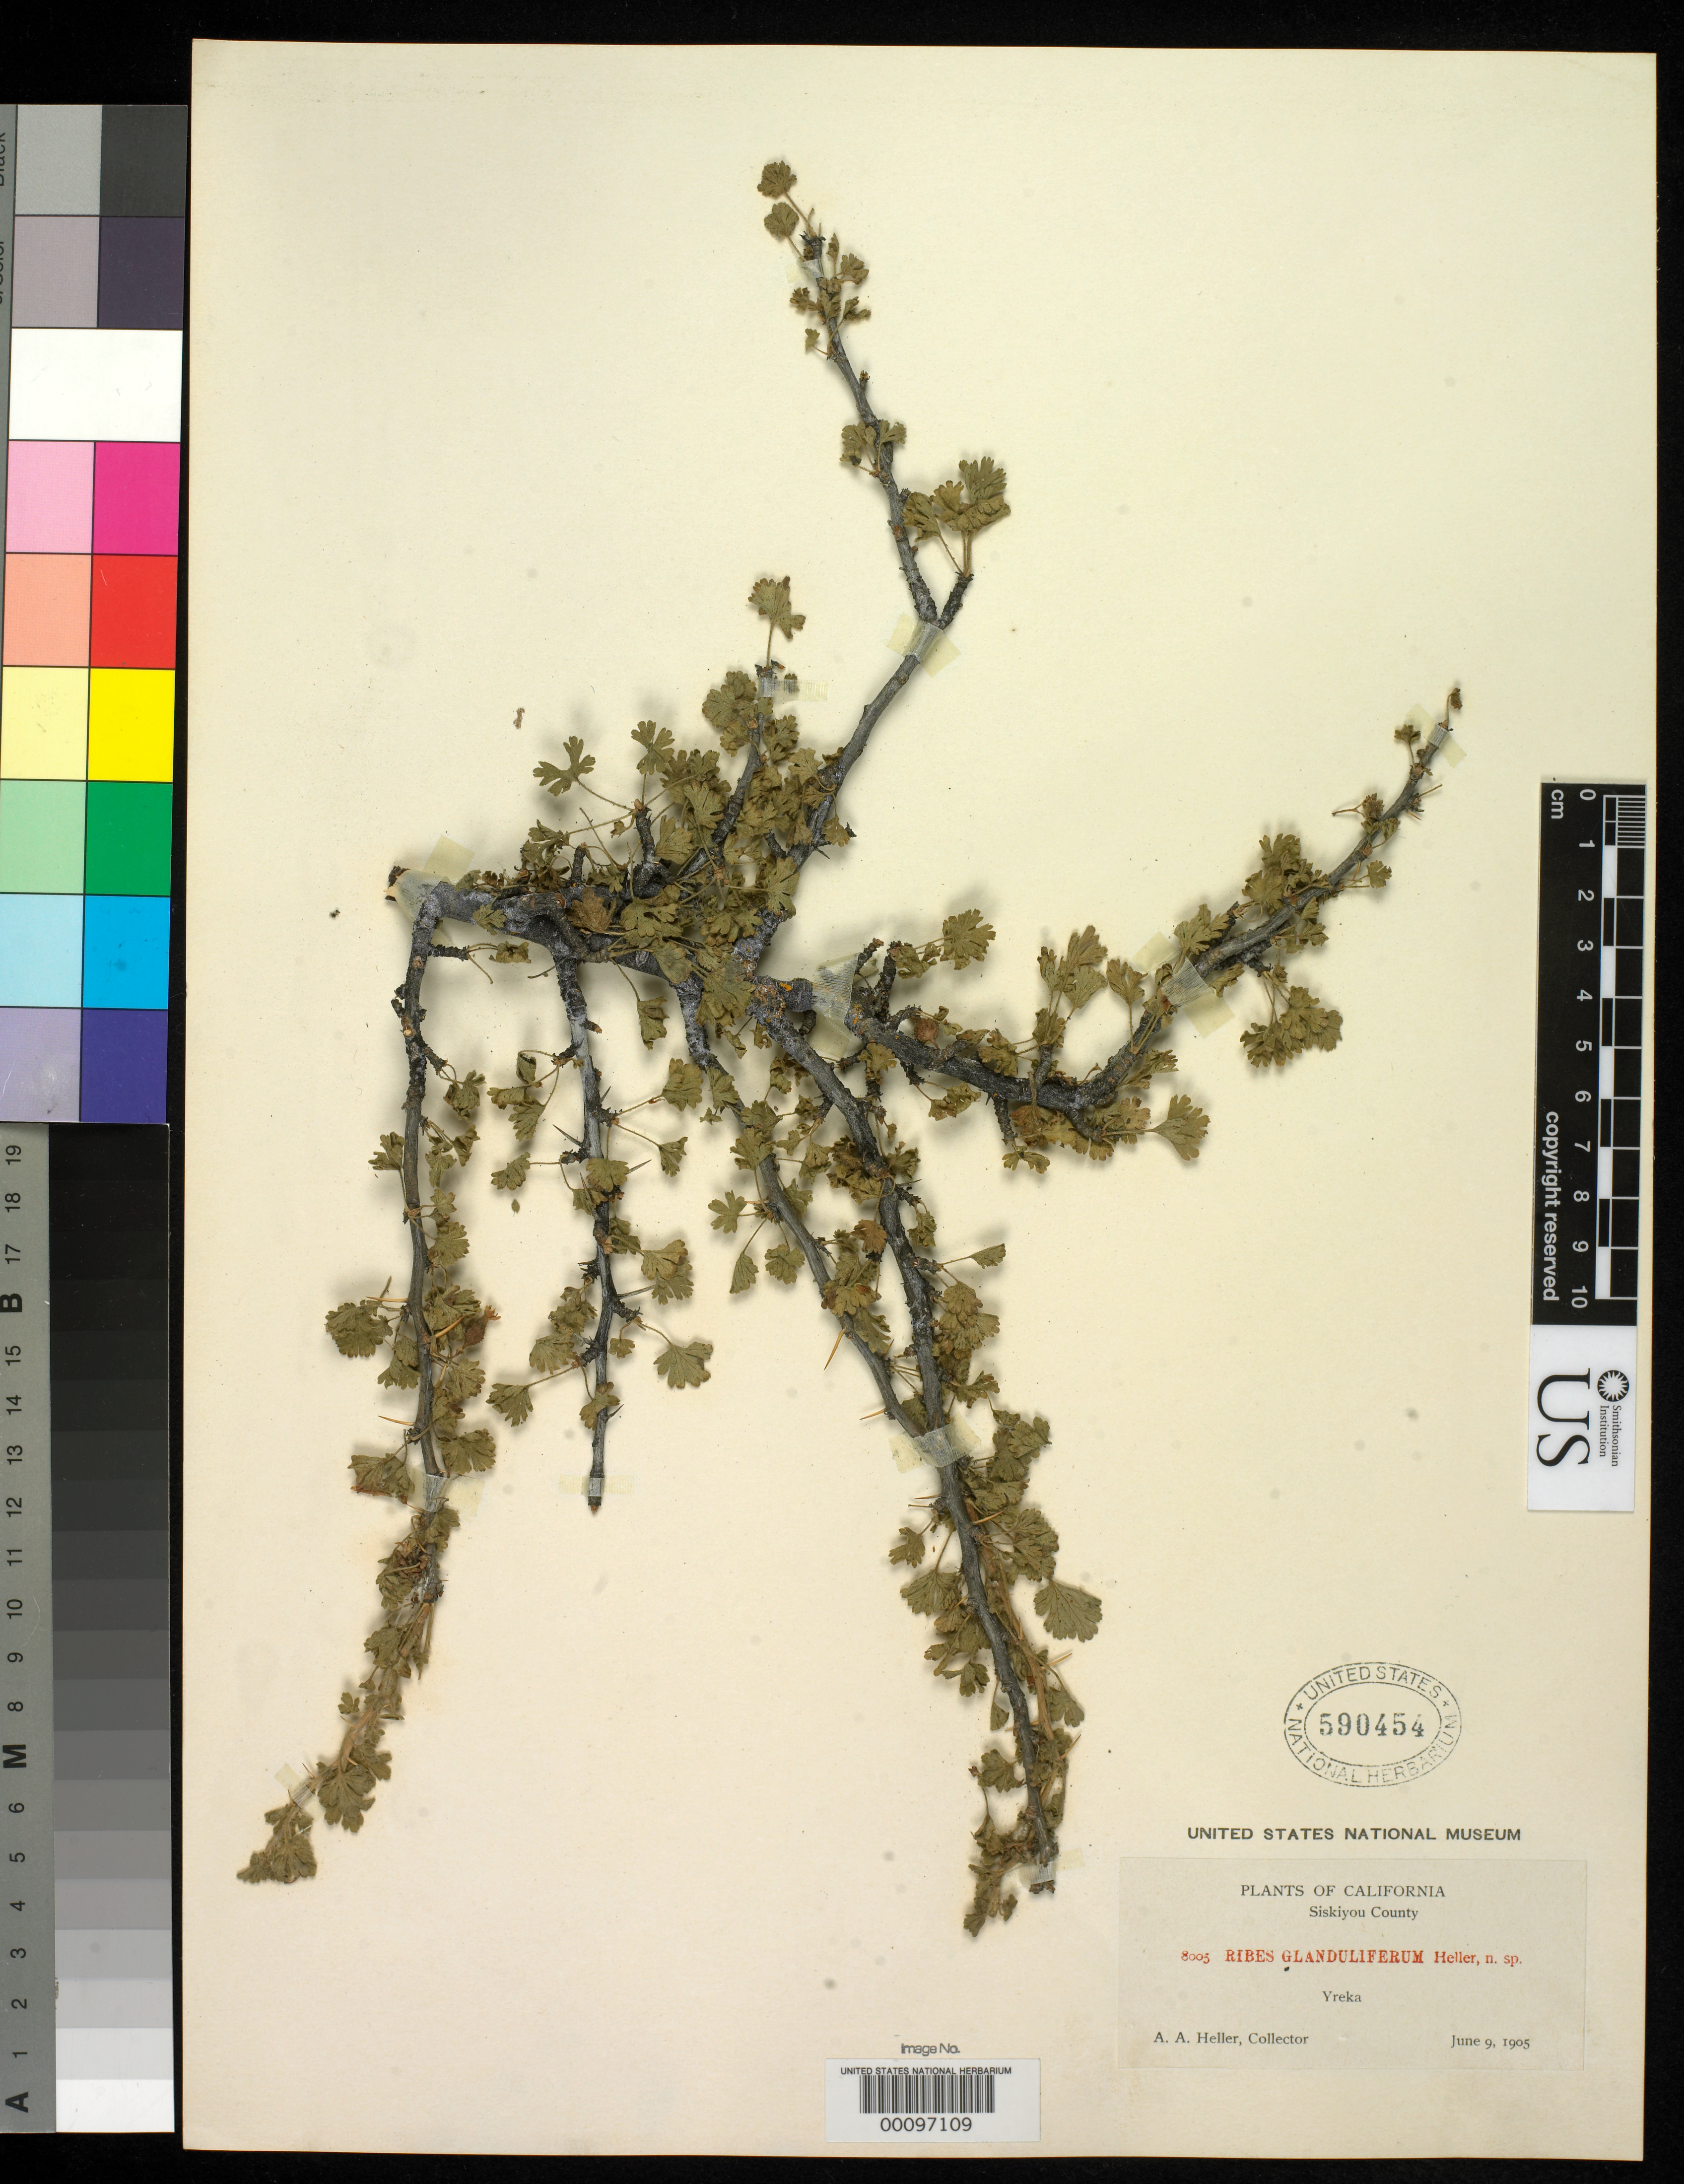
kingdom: Plantae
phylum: Tracheophyta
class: Magnoliopsida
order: Saxifragales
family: Grossulariaceae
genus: Ribes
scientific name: Ribes glanduliferum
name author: A. Heller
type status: Isotype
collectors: A. A. Heller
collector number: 8005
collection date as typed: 09 Jun 1905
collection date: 1905-06-09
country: United States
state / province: California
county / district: Siskiyou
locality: Near railroad at Yreka.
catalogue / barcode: US 590454